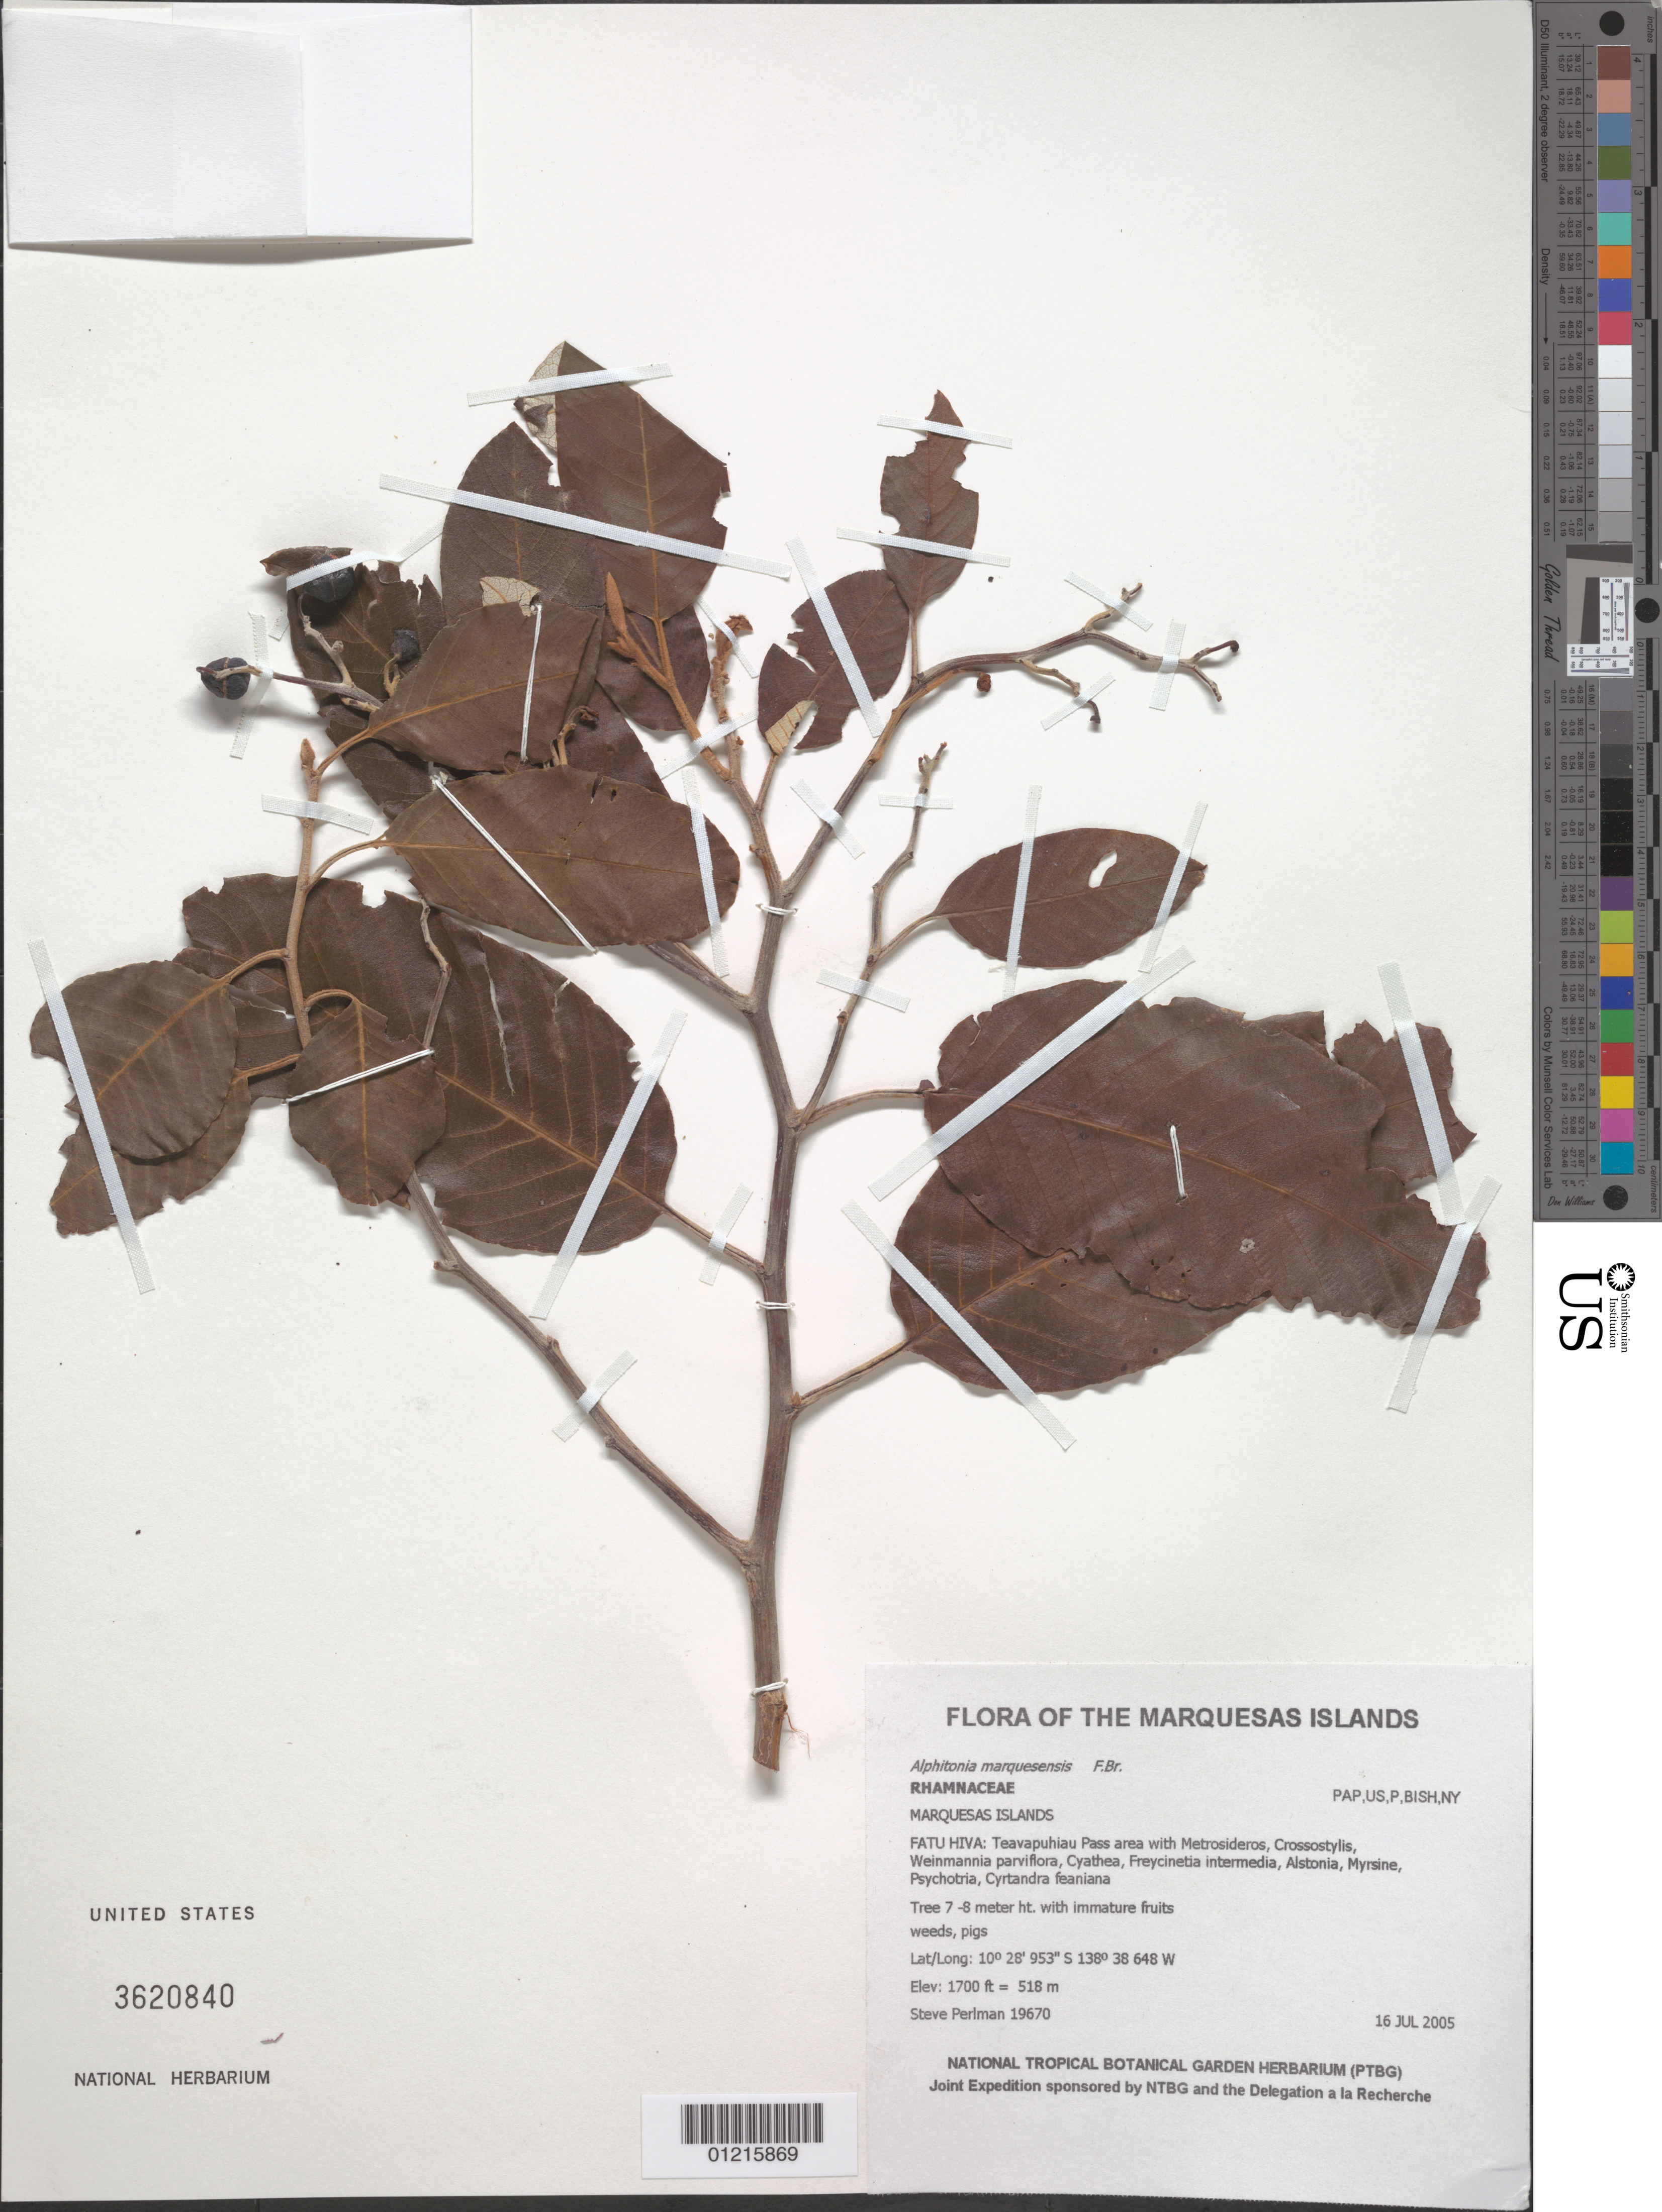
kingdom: Plantae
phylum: Tracheophyta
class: Magnoliopsida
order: Rosales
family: Rhamnaceae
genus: Alphitonia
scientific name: Alphitonia marquesensis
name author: F. Br.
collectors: S. P. Perlman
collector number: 19670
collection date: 2005-07-16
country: French Polynesia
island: Fatu Hiva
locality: Teavapuhiau Pass area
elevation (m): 518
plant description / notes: Weeds, pigs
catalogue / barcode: US 3620840